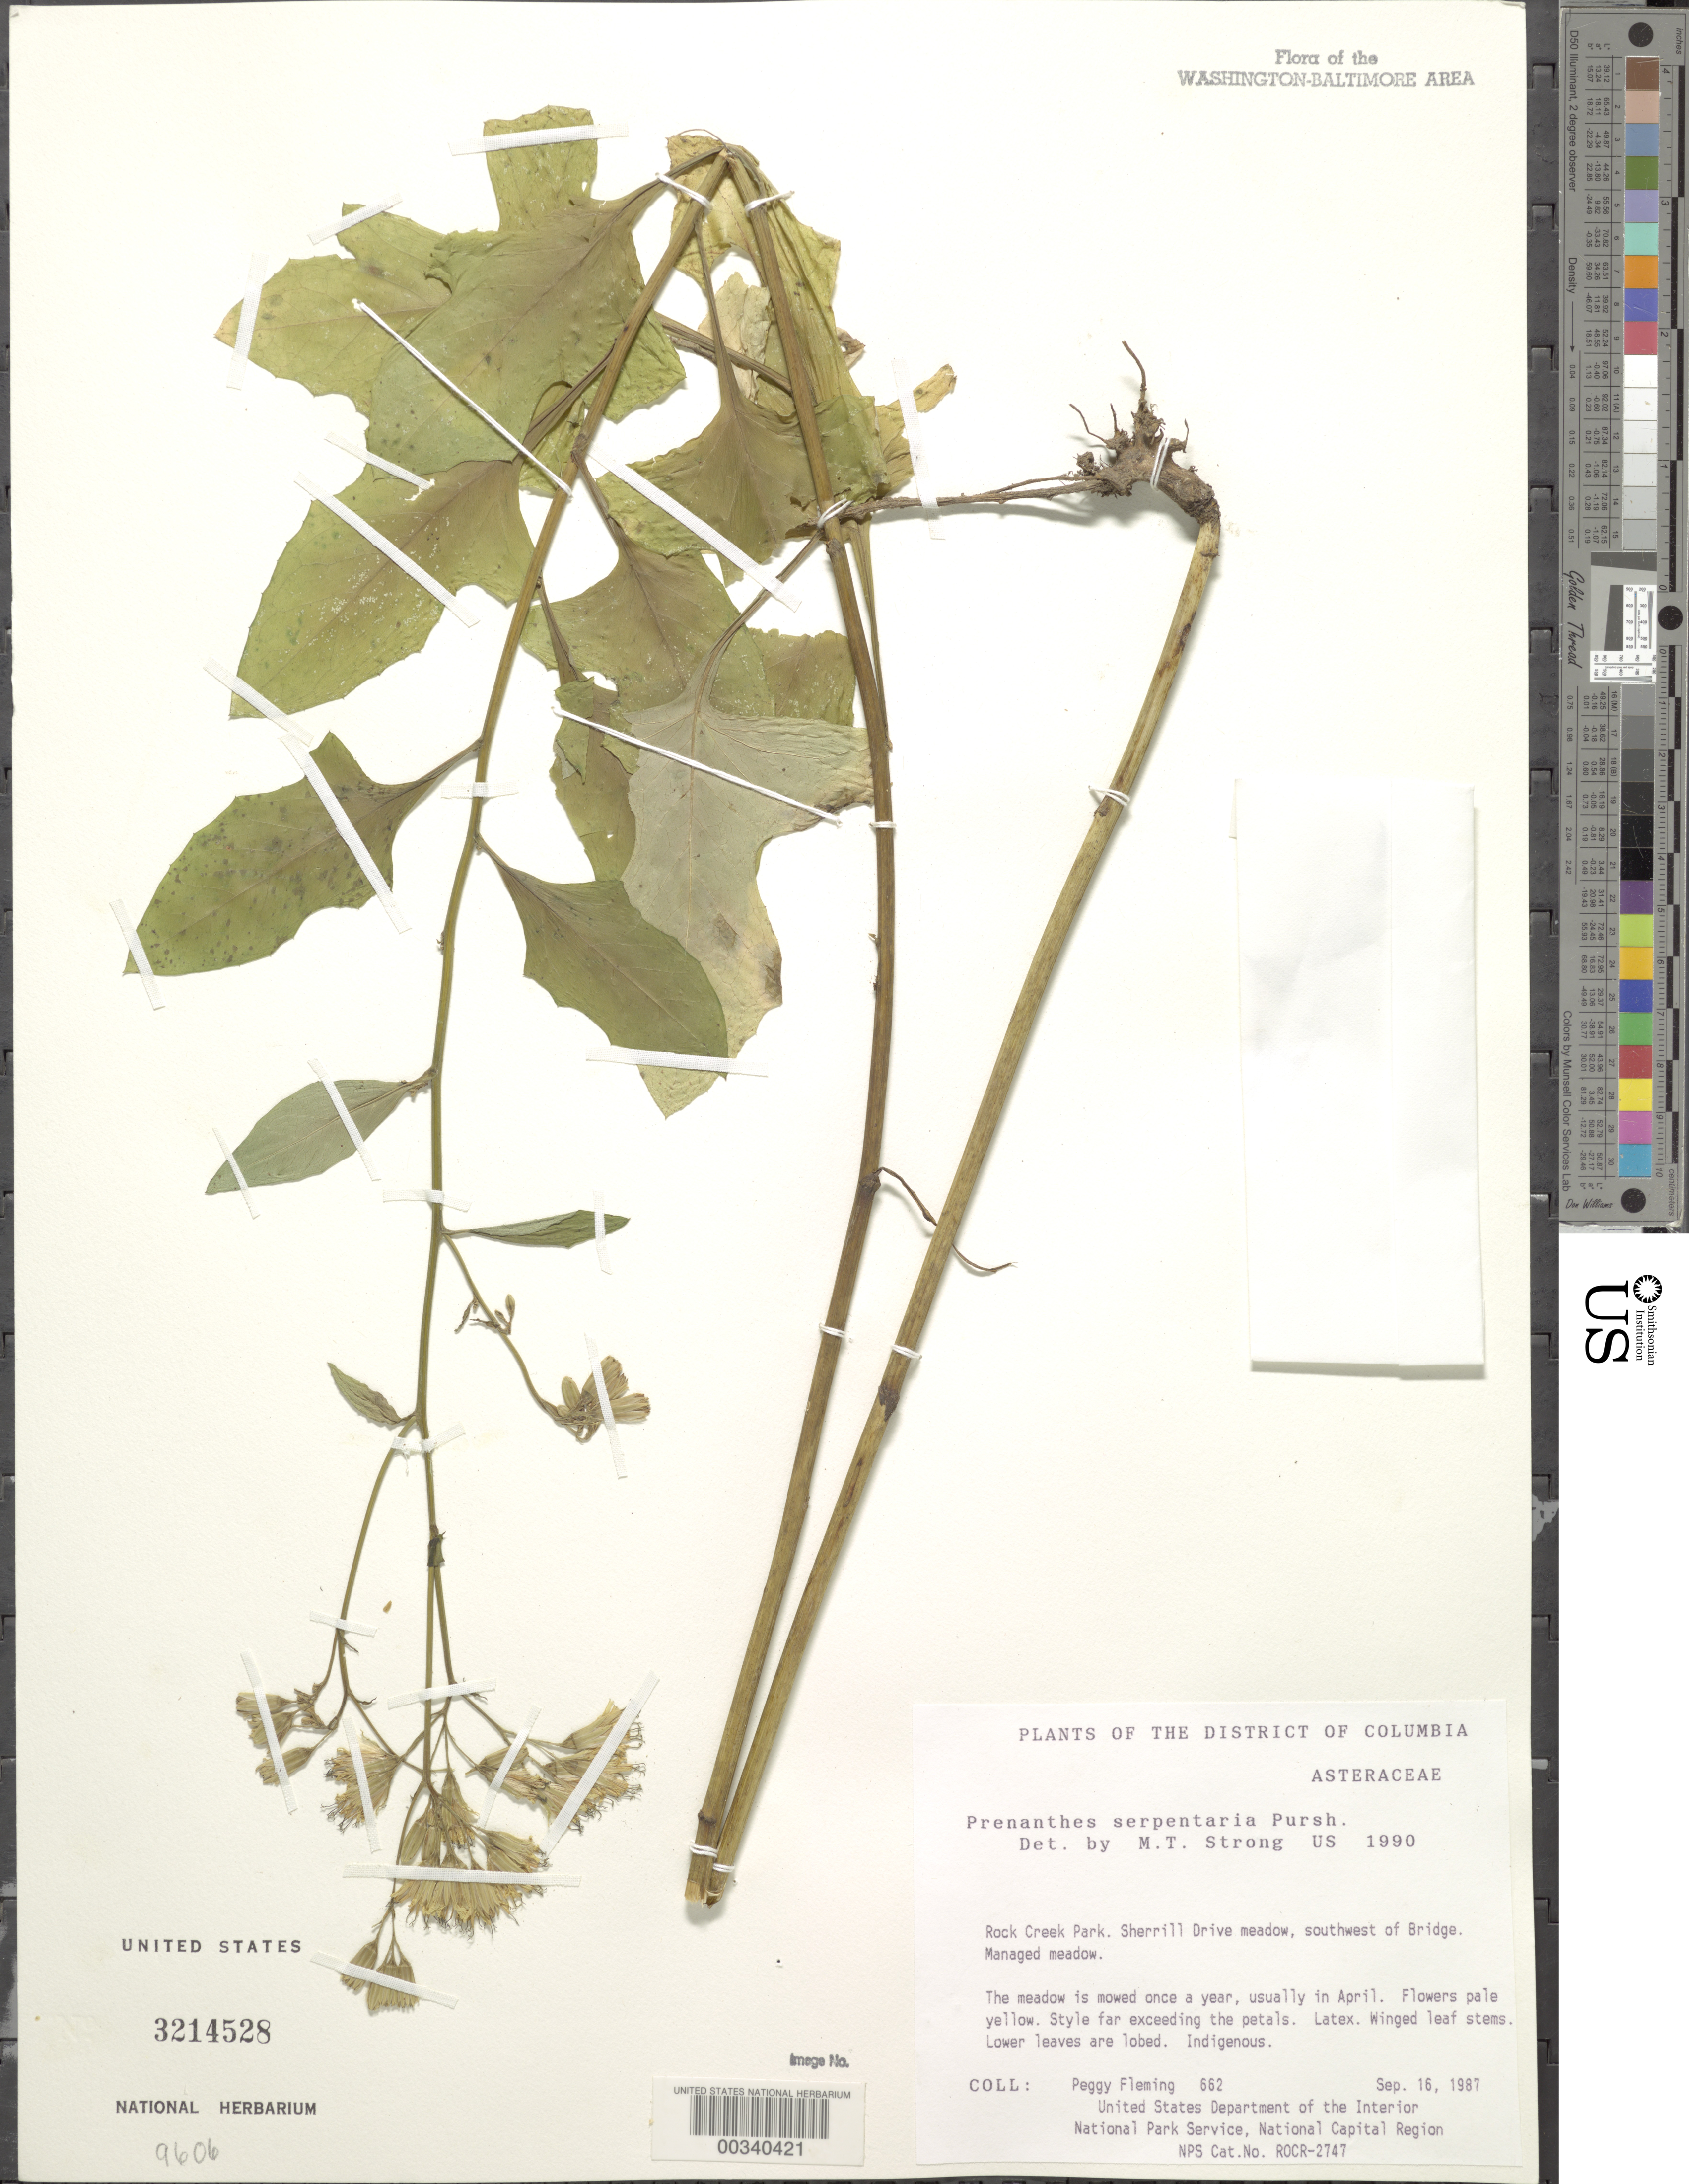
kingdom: Plantae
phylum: Tracheophyta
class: Magnoliopsida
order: Asterales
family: Asteraceae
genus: Nabalus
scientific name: Nabalus serpentarius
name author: (Pursh) Hook.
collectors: P. Fleming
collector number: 662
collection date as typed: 16 Sep 1987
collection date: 1987-09-16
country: United States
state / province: District of Columbia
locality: Rock Creek Park, Sherrill Drive meadow, SW of Bridge Rock Creek Park & vicinity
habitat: Managed meadow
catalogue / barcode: US 3214528